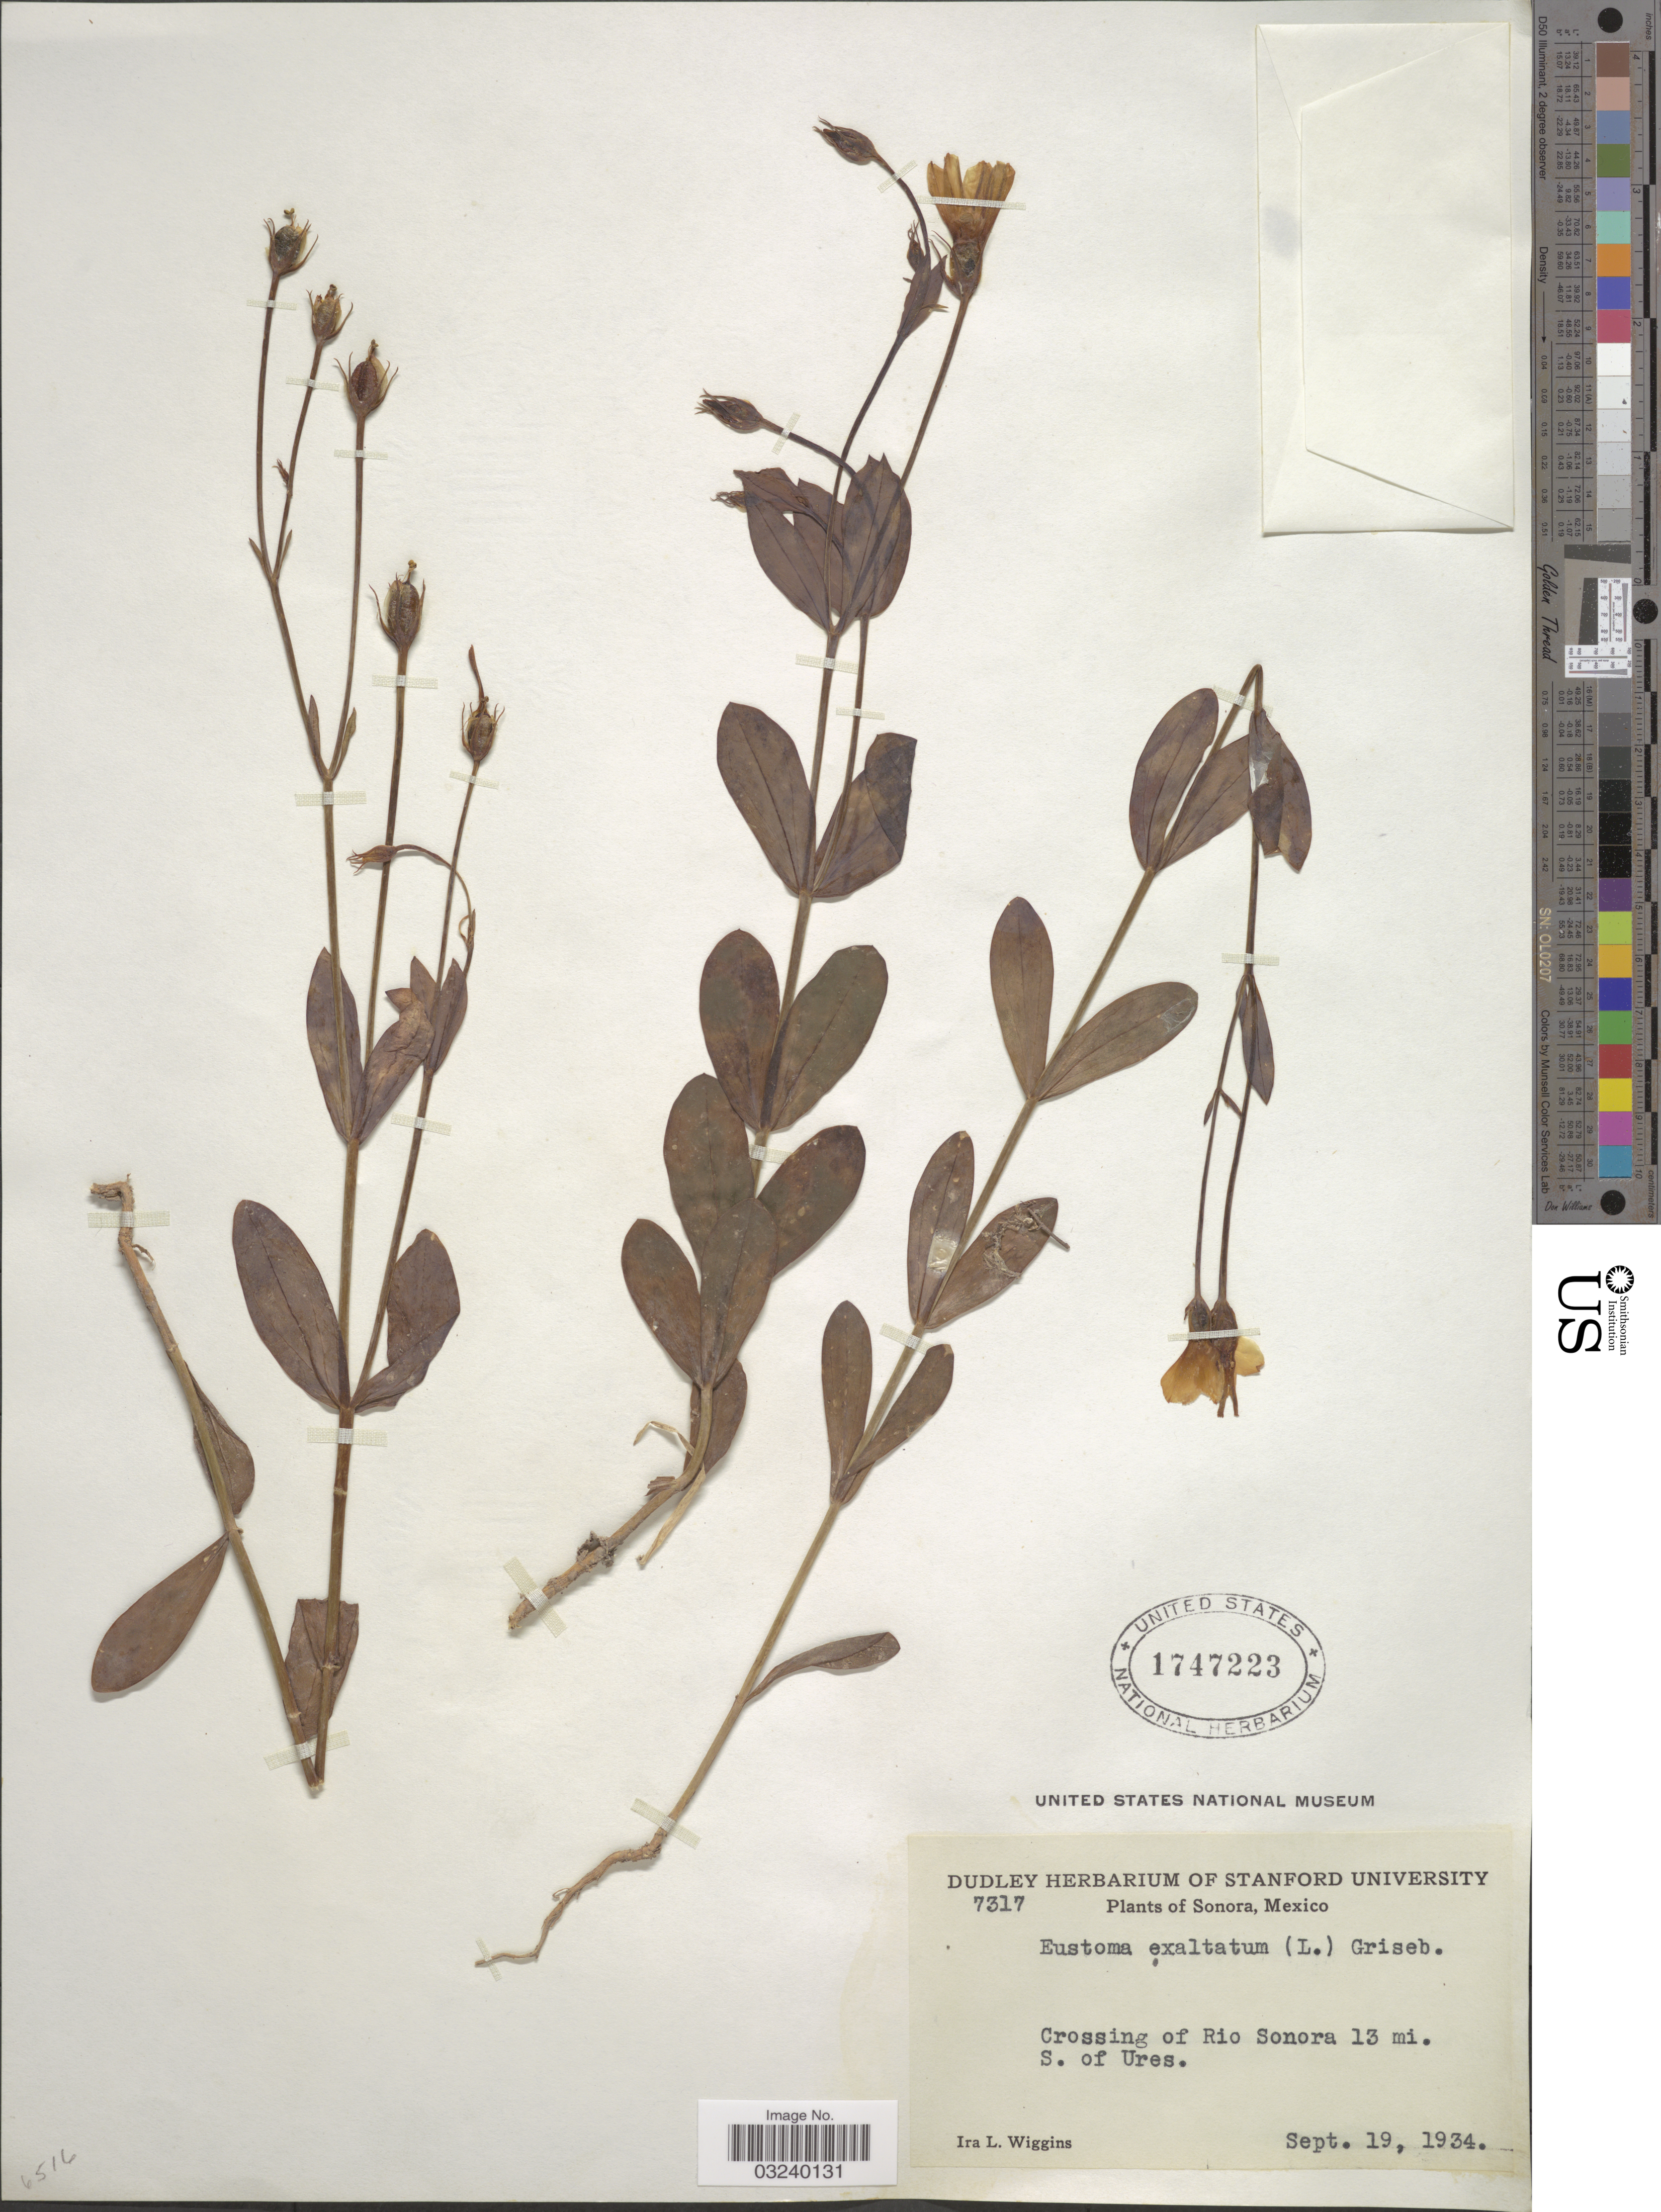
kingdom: Plantae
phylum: Tracheophyta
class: Magnoliopsida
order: Gentianales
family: Gentianaceae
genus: Eustoma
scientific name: Eustoma exaltatum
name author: (L.) Salisb. ex Don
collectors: I. L. Wiggins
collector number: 7317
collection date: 1934-09-19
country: Mexico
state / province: Sonora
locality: Crossing of Rio Sonora 13 mi. S. of Ures.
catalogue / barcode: US 1747223